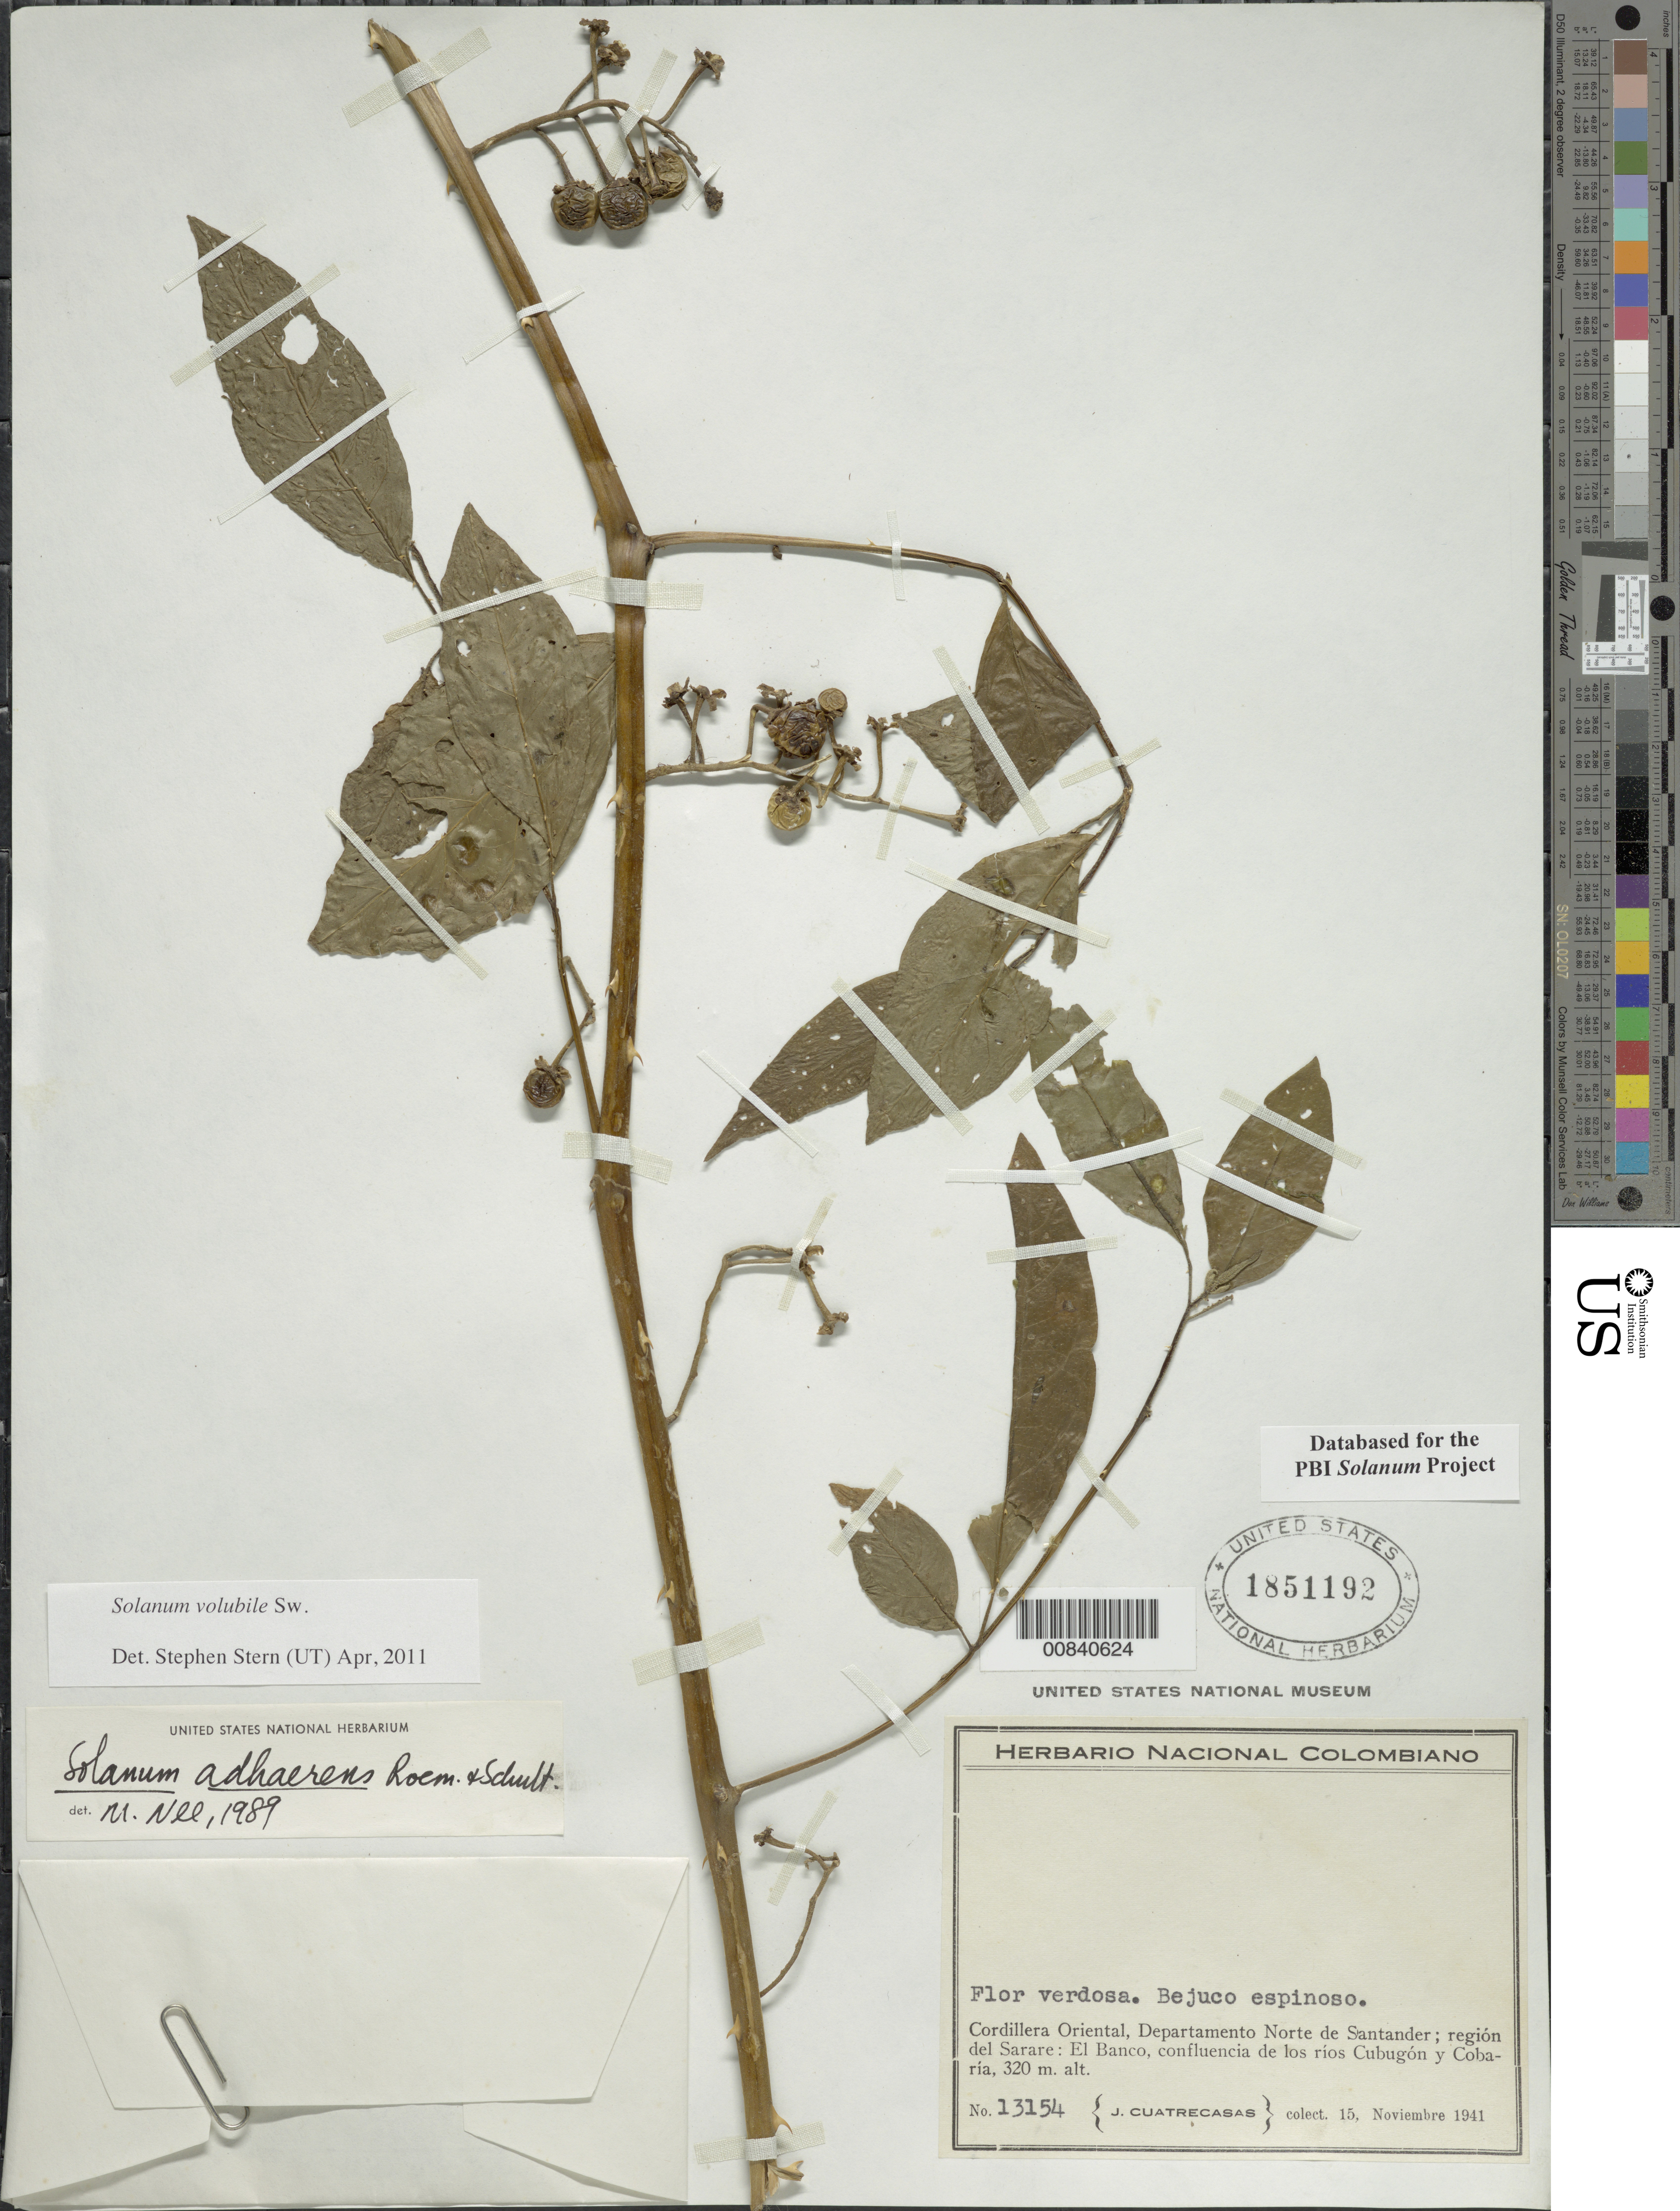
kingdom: Plantae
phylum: Tracheophyta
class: Magnoliopsida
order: Solanales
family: Solanaceae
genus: Solanum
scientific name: Solanum volubile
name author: Sw.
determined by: Stern, S. R., (UT)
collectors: J. Cuatrecasas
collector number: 13154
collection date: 1941-11-15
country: Colombia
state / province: Norte de Santander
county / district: Sarare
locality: Cordillera Oriental, El Blanco, confluencia de los rios Cubugon y Cobaria.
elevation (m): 320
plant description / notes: Previously databased for the PBI Solanum Project; entered into EMU by MJDatiles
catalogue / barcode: US 1851192